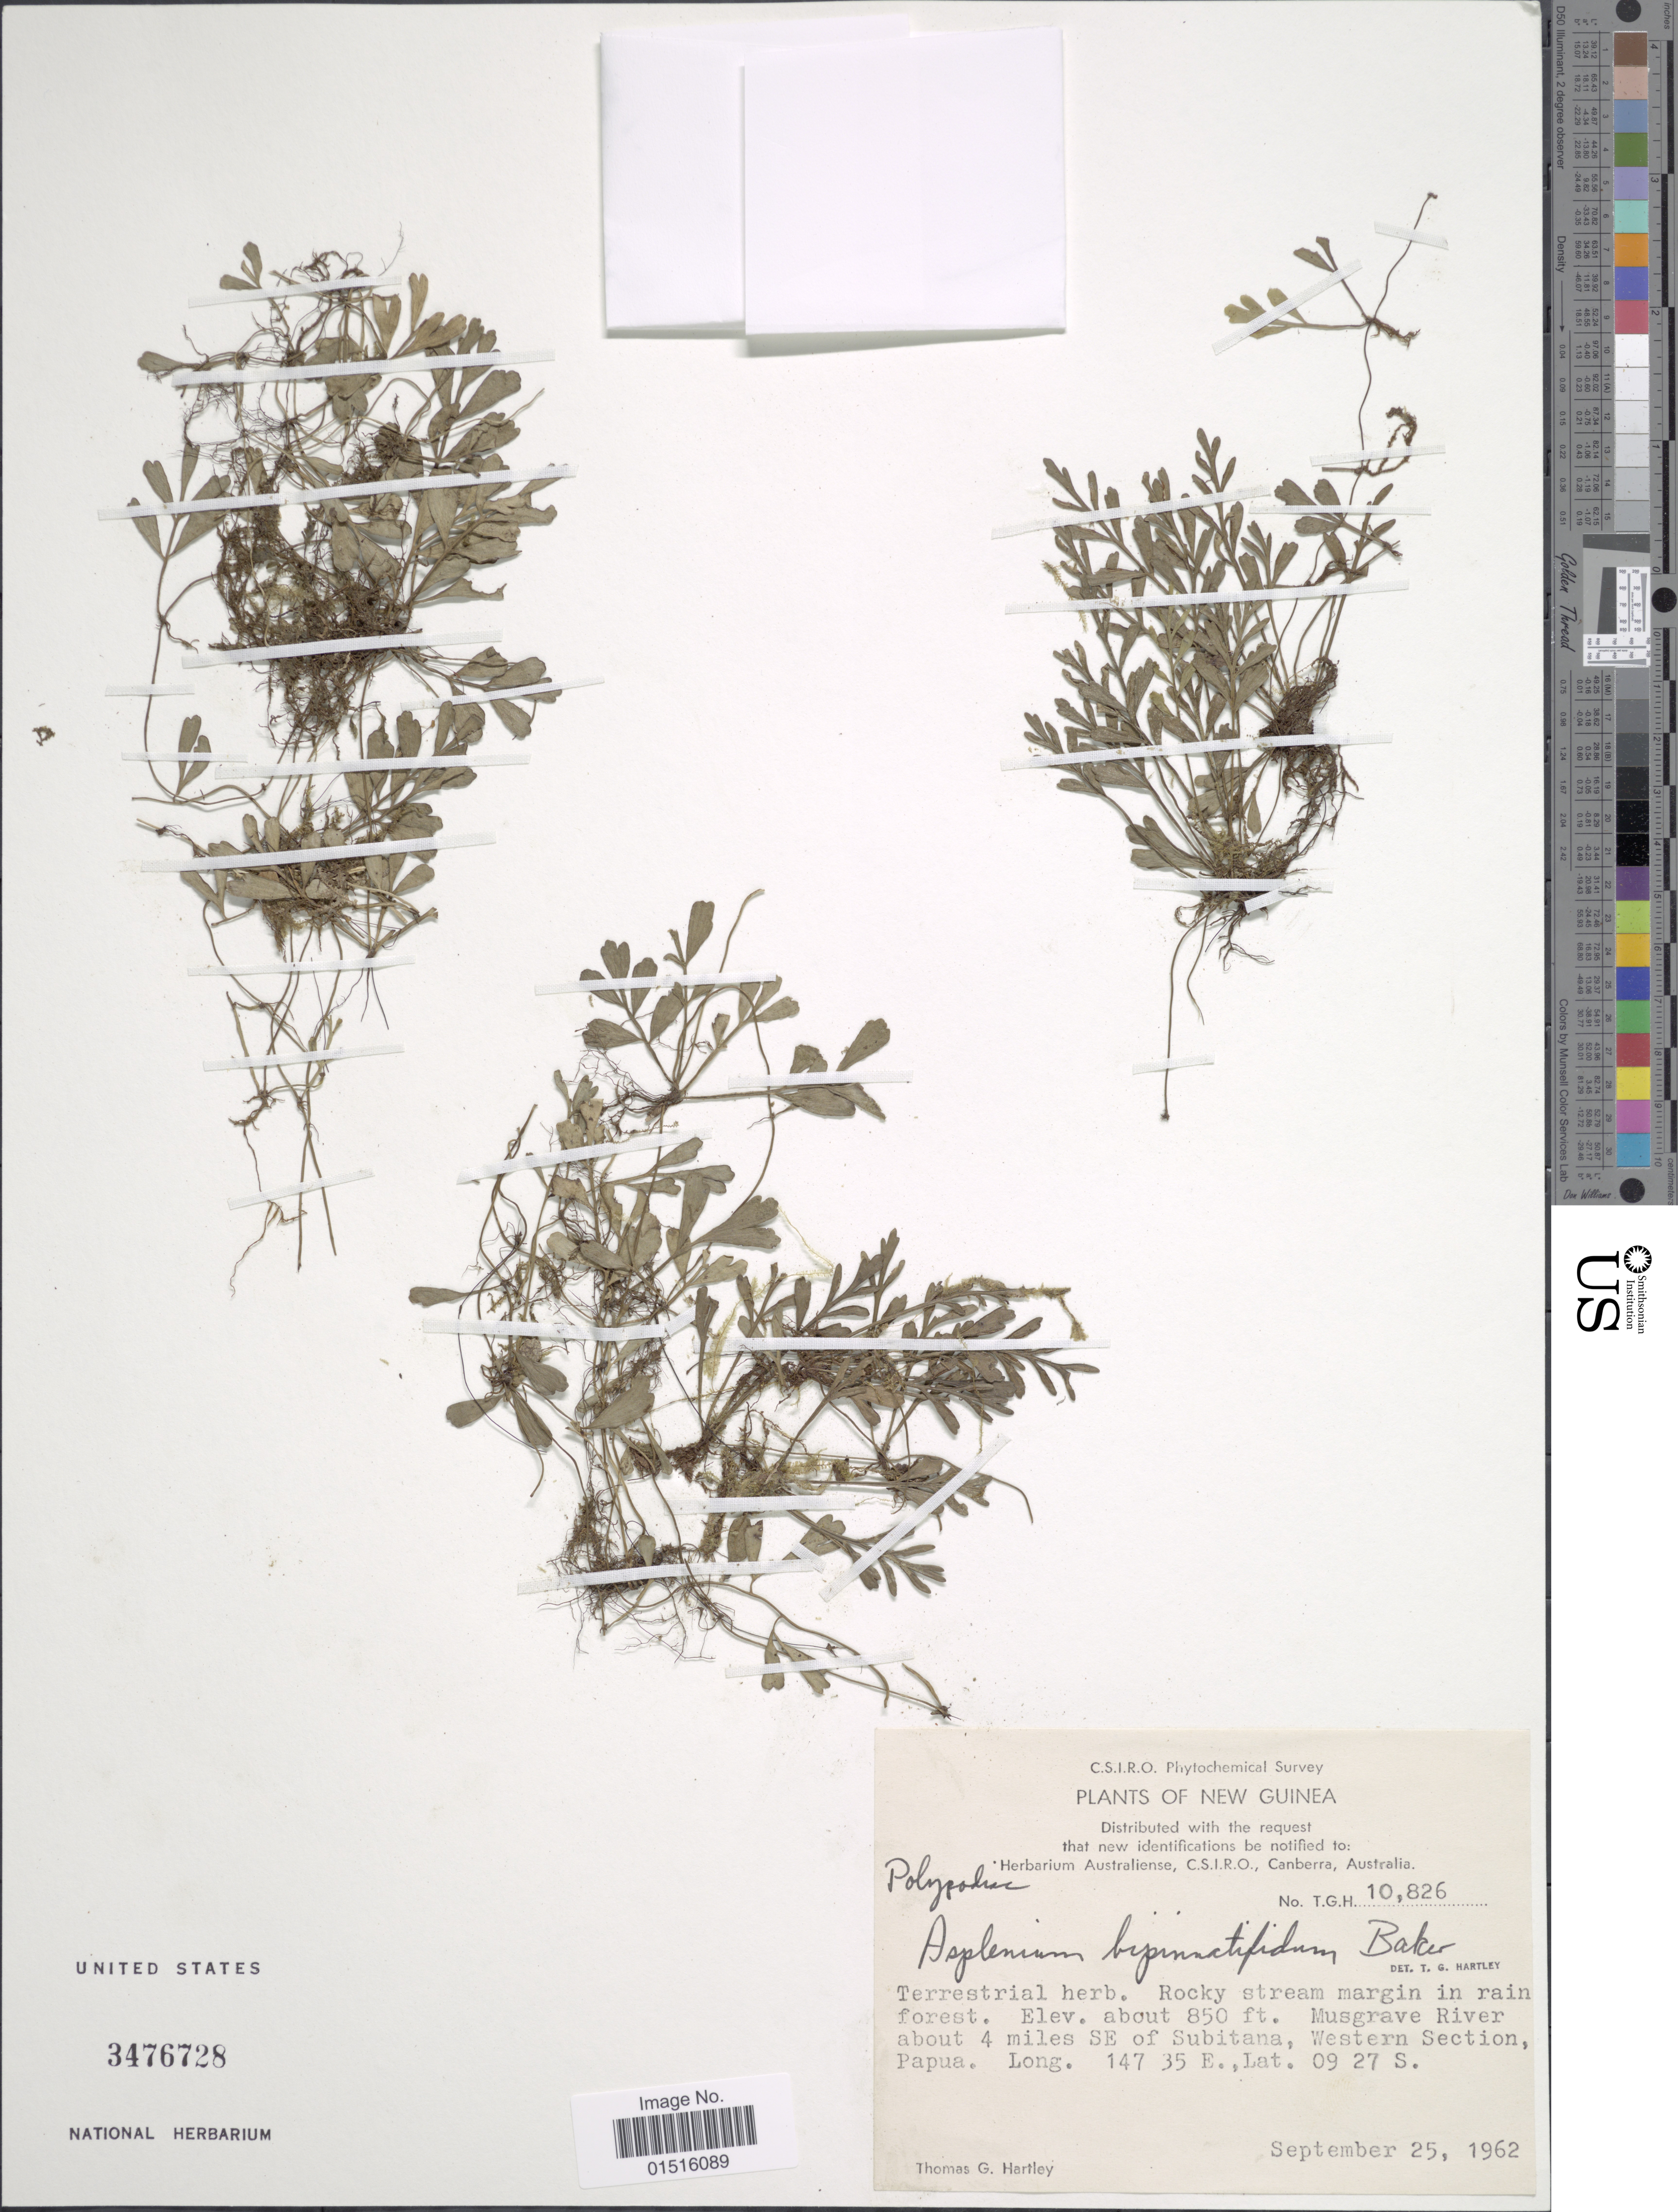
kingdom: Plantae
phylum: Tracheophyta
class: Polypodiopsida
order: Polypodiales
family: Aspleniaceae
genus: Asplenium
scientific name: Asplenium bipinnatifidum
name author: Baker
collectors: T. G. Hartley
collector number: T.G.H. 10826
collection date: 1962-09-25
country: Papua New Guinea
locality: Plants of New Guinea, Musgrave River about 4 miles SE of Subitana, Western Section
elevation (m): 259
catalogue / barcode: US 3476728